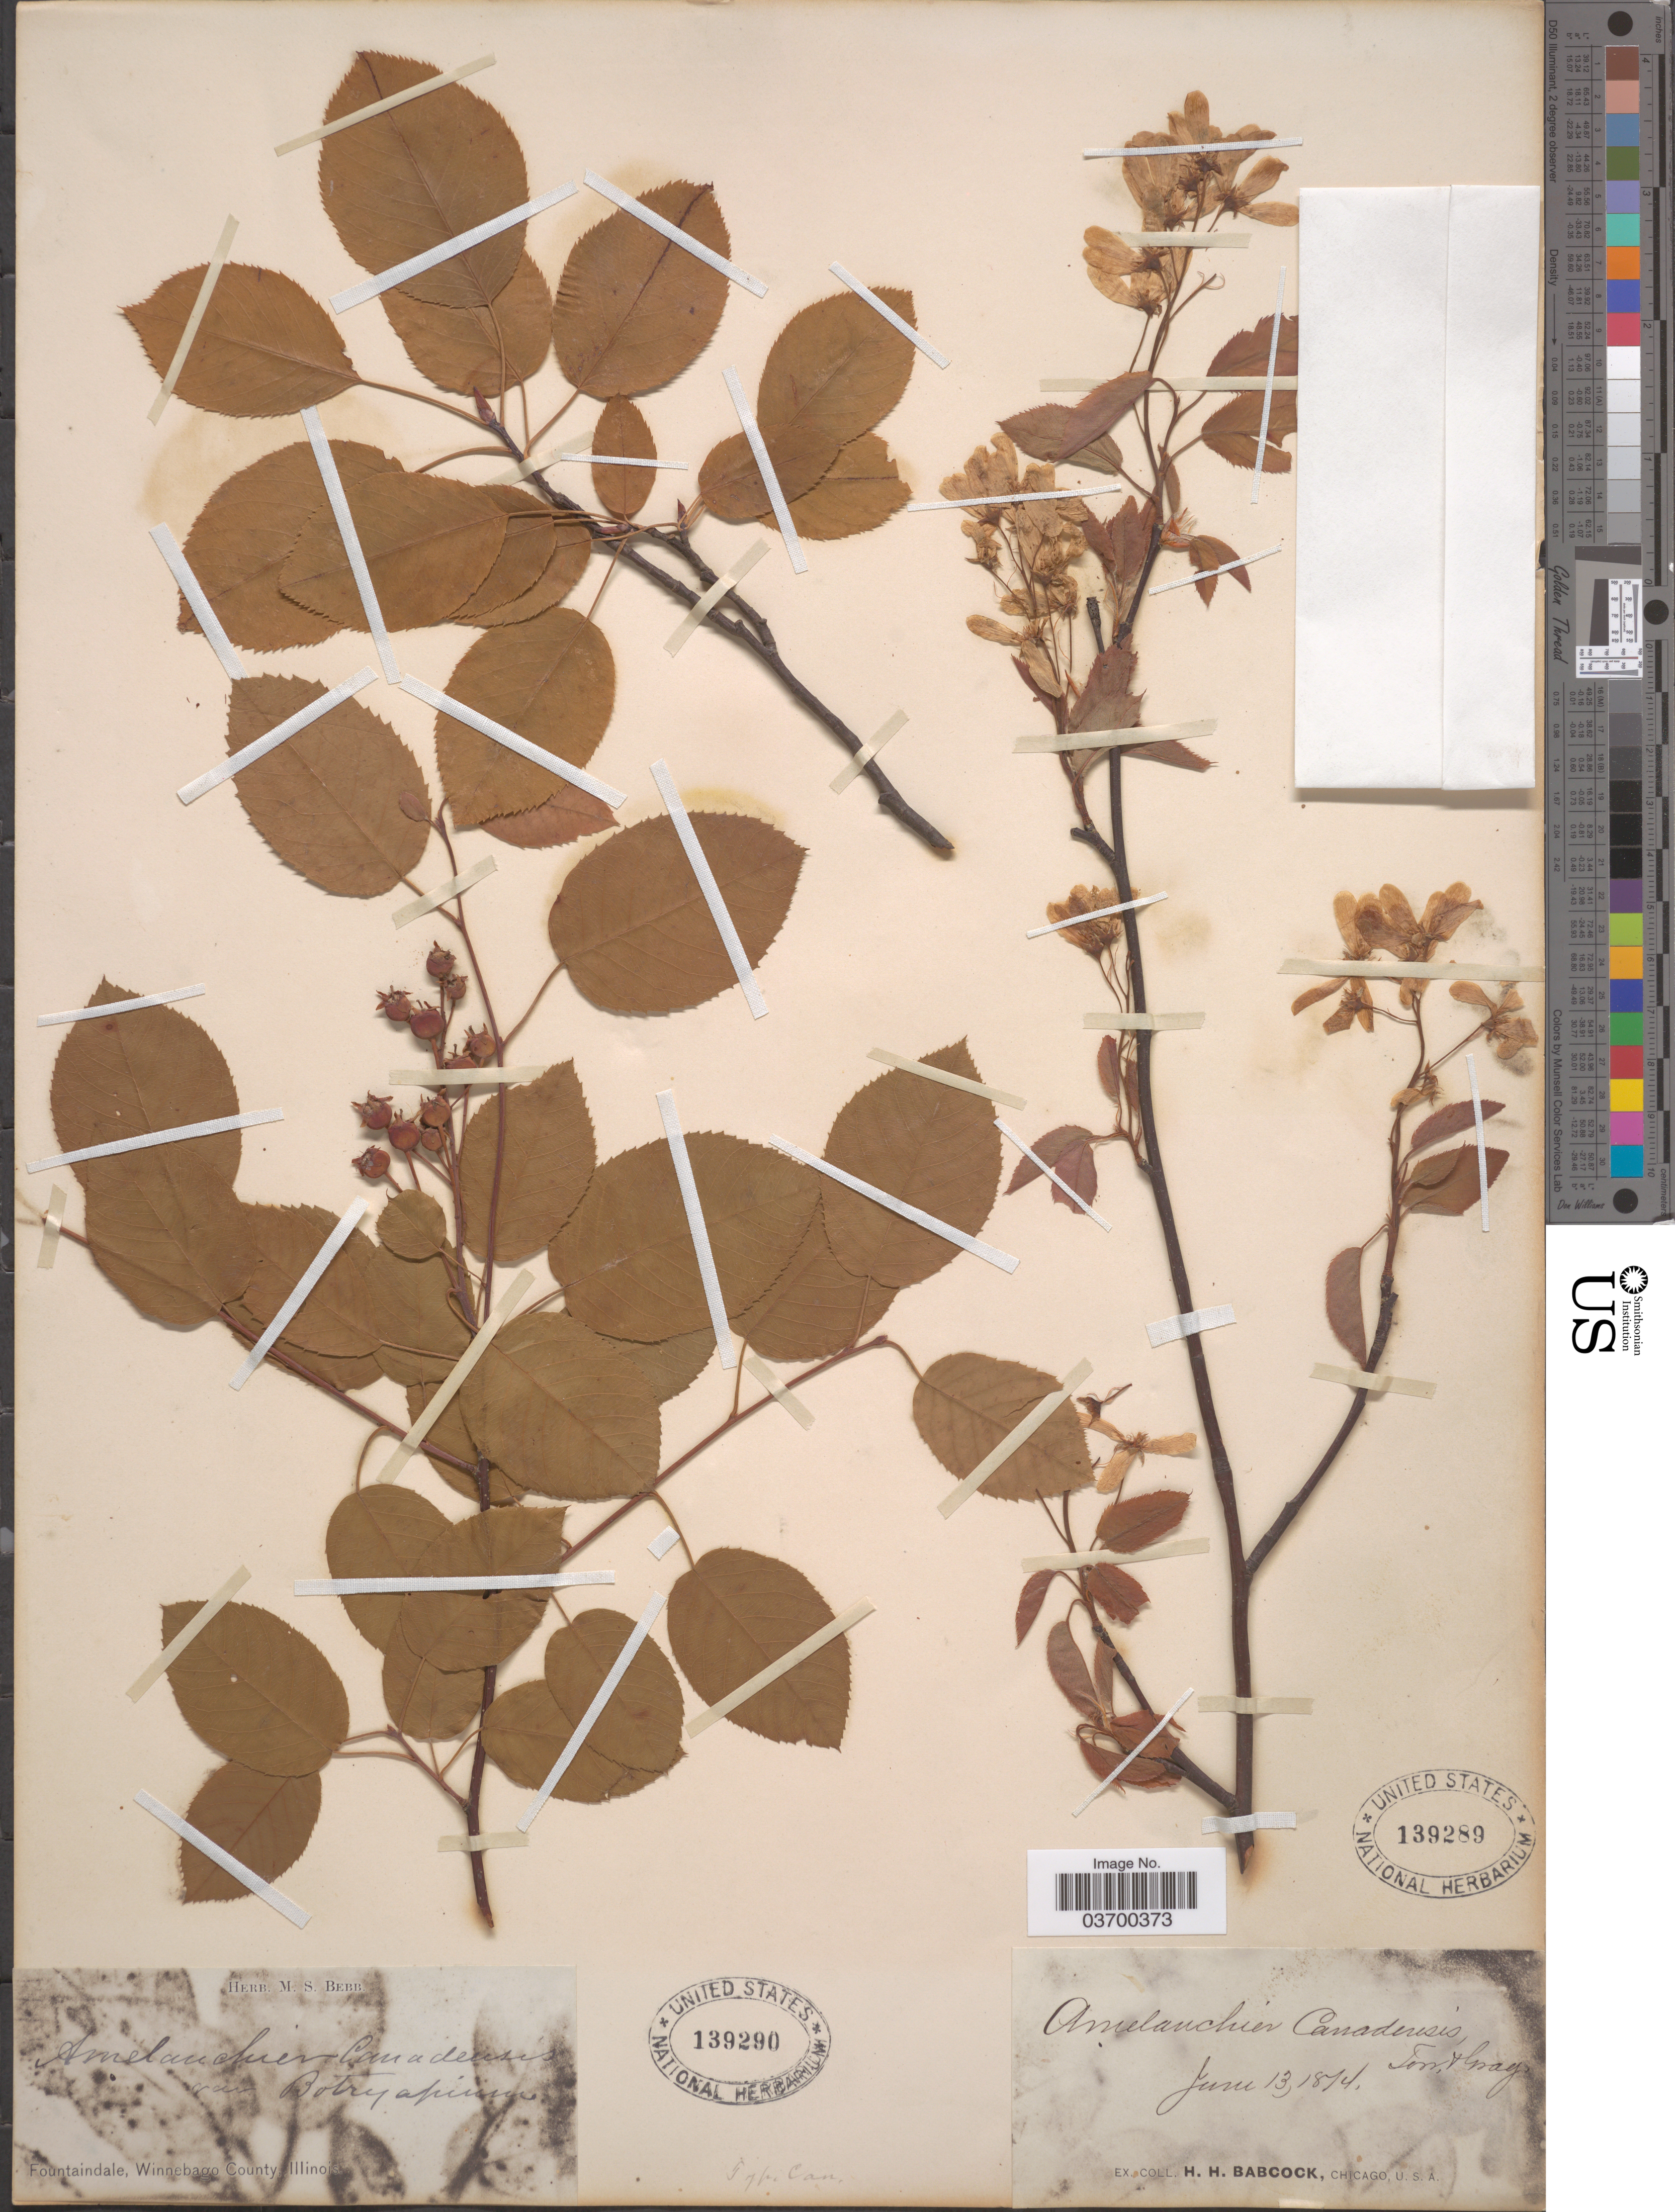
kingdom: Plantae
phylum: Tracheophyta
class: Magnoliopsida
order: Rosales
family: Rosaceae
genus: Amelanchier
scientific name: Amelanchier canadensis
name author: (L.) Medic.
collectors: H. Babcock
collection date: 1874-06-13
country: United States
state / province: Illinois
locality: Chicago. [unsure placement]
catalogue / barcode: US 139289